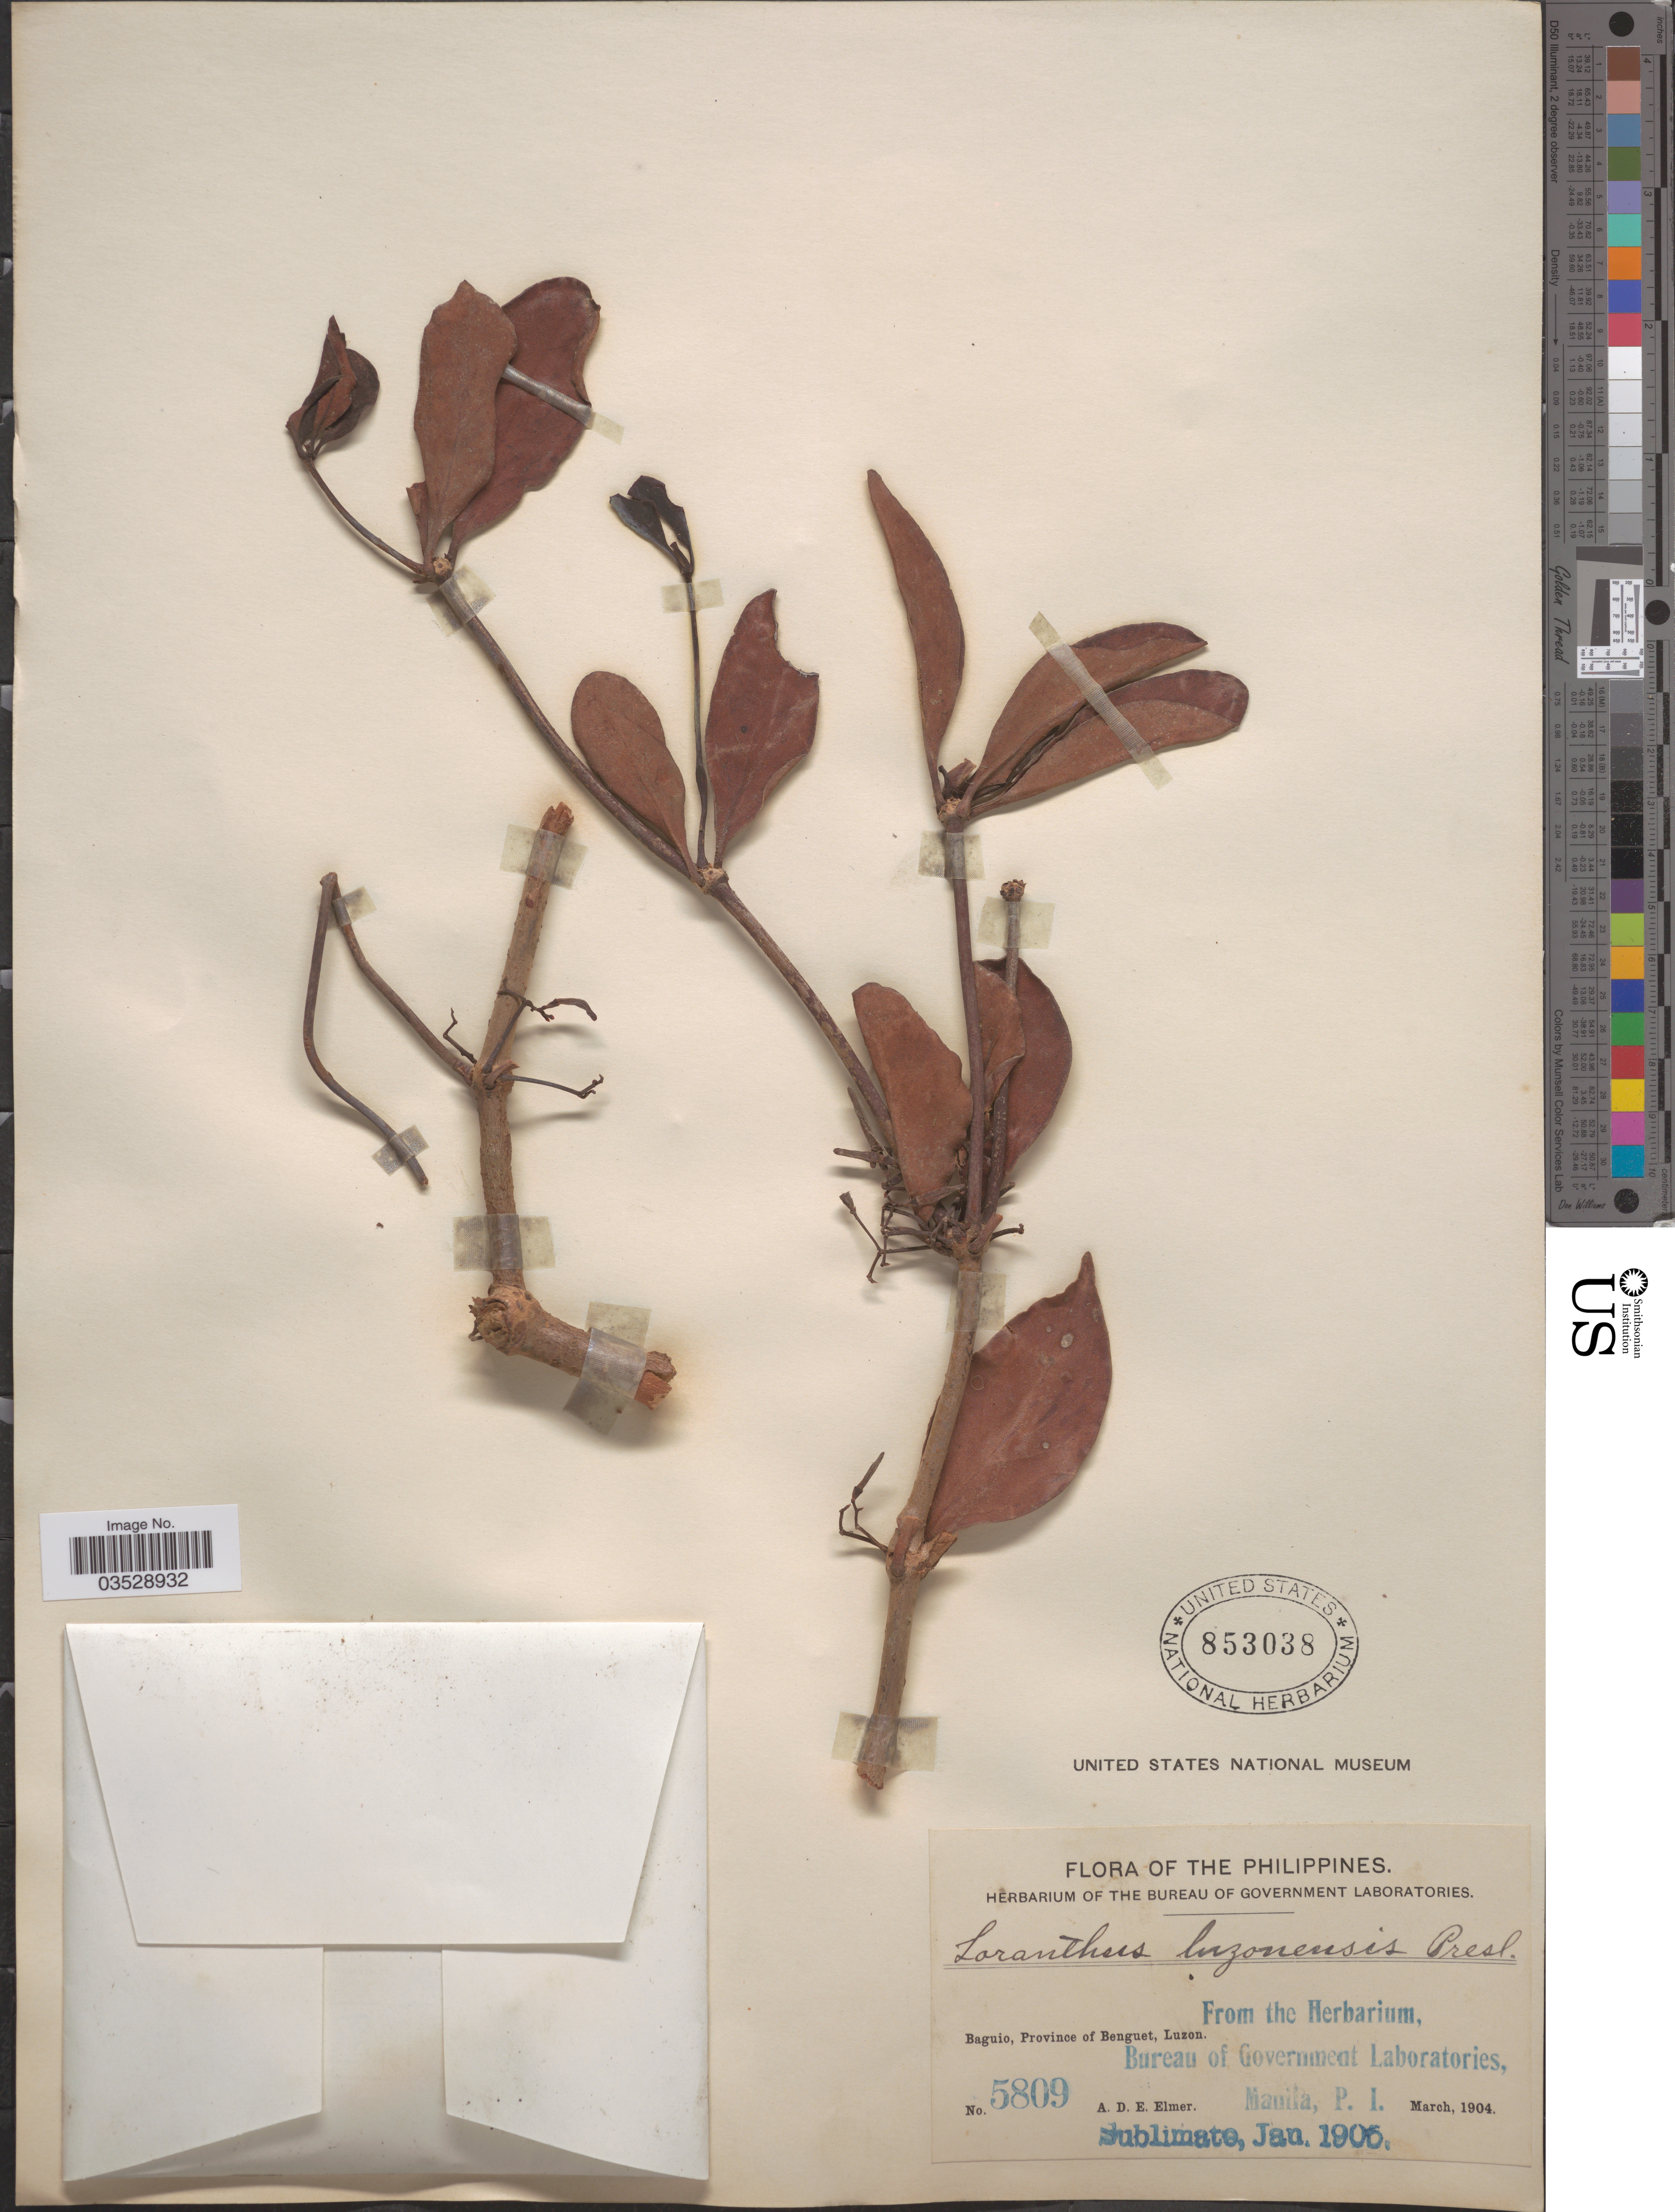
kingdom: Plantae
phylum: Tracheophyta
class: Magnoliopsida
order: Santalales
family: Loranthaceae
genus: Amyema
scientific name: Amyema luzonensis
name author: Danser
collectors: A. D. E. Elmer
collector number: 5809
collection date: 1904-03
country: Philippines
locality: Baguio, Province of Benguet, Luzon.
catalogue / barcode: US 853038